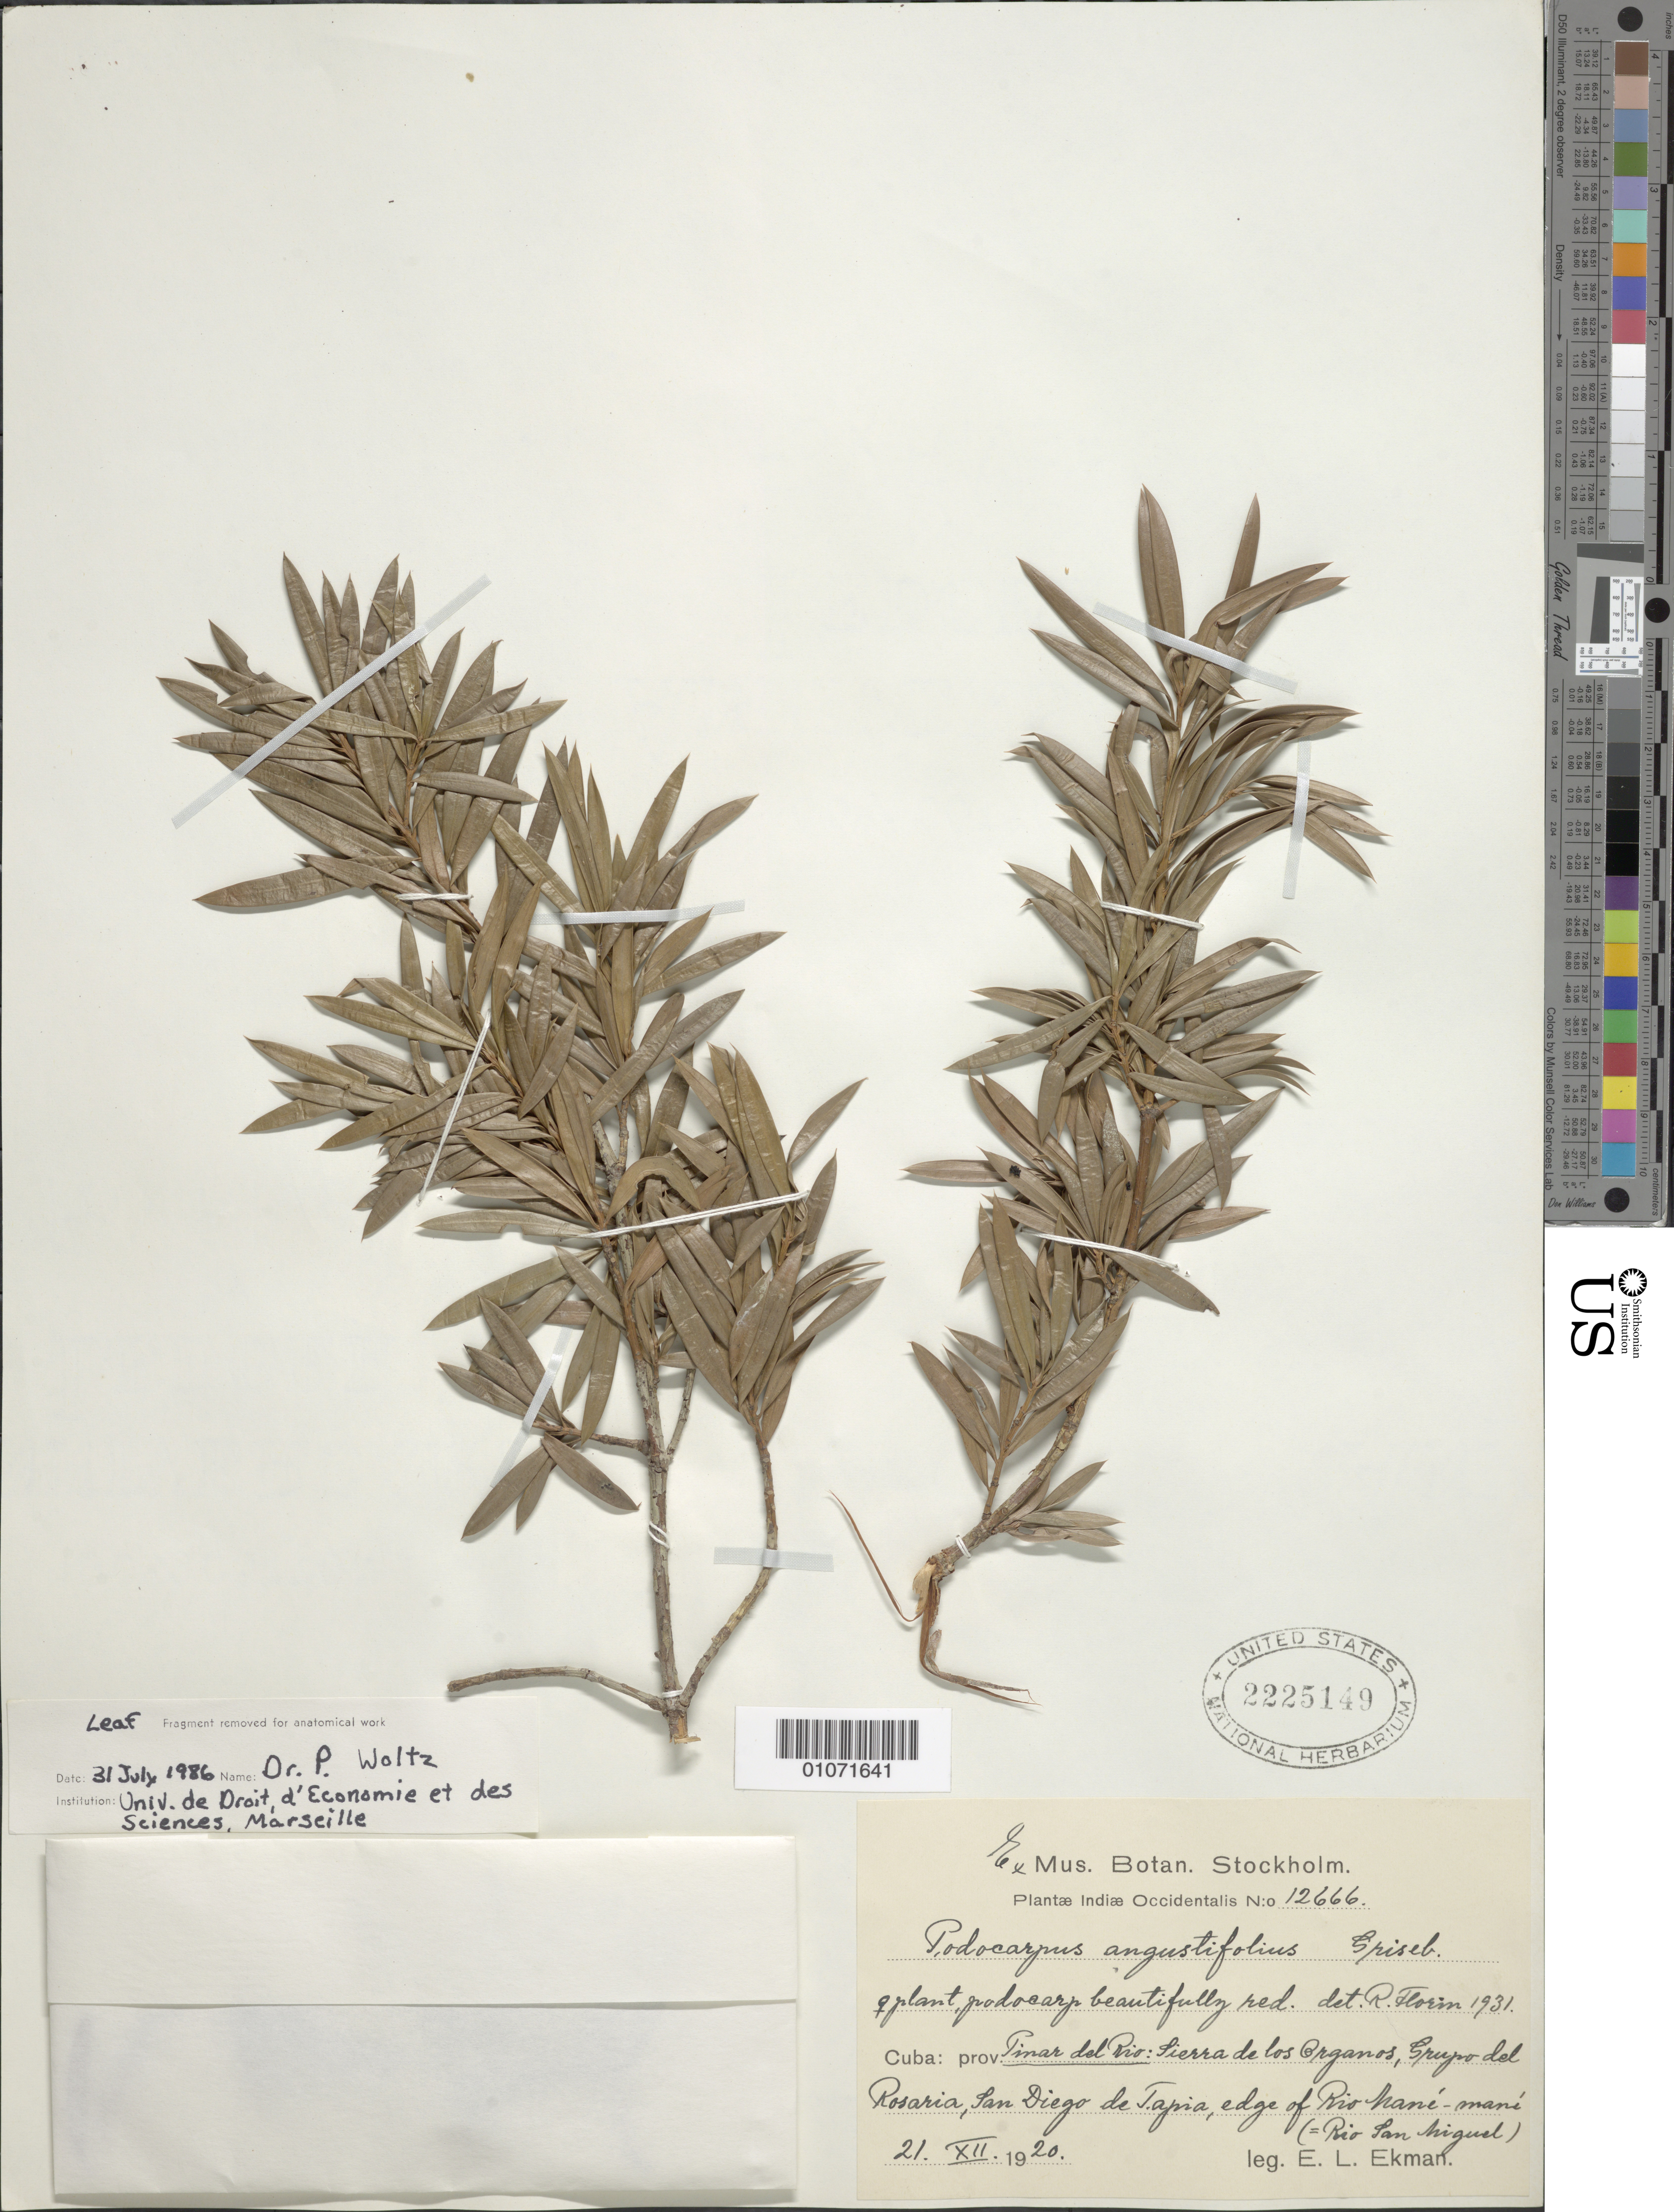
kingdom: Plantae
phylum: Tracheophyta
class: Pinopsida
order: Pinales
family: Podocarpaceae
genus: Podocarpus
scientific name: Podocarpus angustifolius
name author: Griseb.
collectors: E. L. Ekman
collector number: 12666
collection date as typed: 21 Dec 1920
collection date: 1920-12-21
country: Cuba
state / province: Pinar del Rio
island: Cuba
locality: Sierra de los Organos, grupo del Rosaria, San Diego de Tagria, edge of Rio Kani Mani (=Rio de San Miguel)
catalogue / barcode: US 2225149